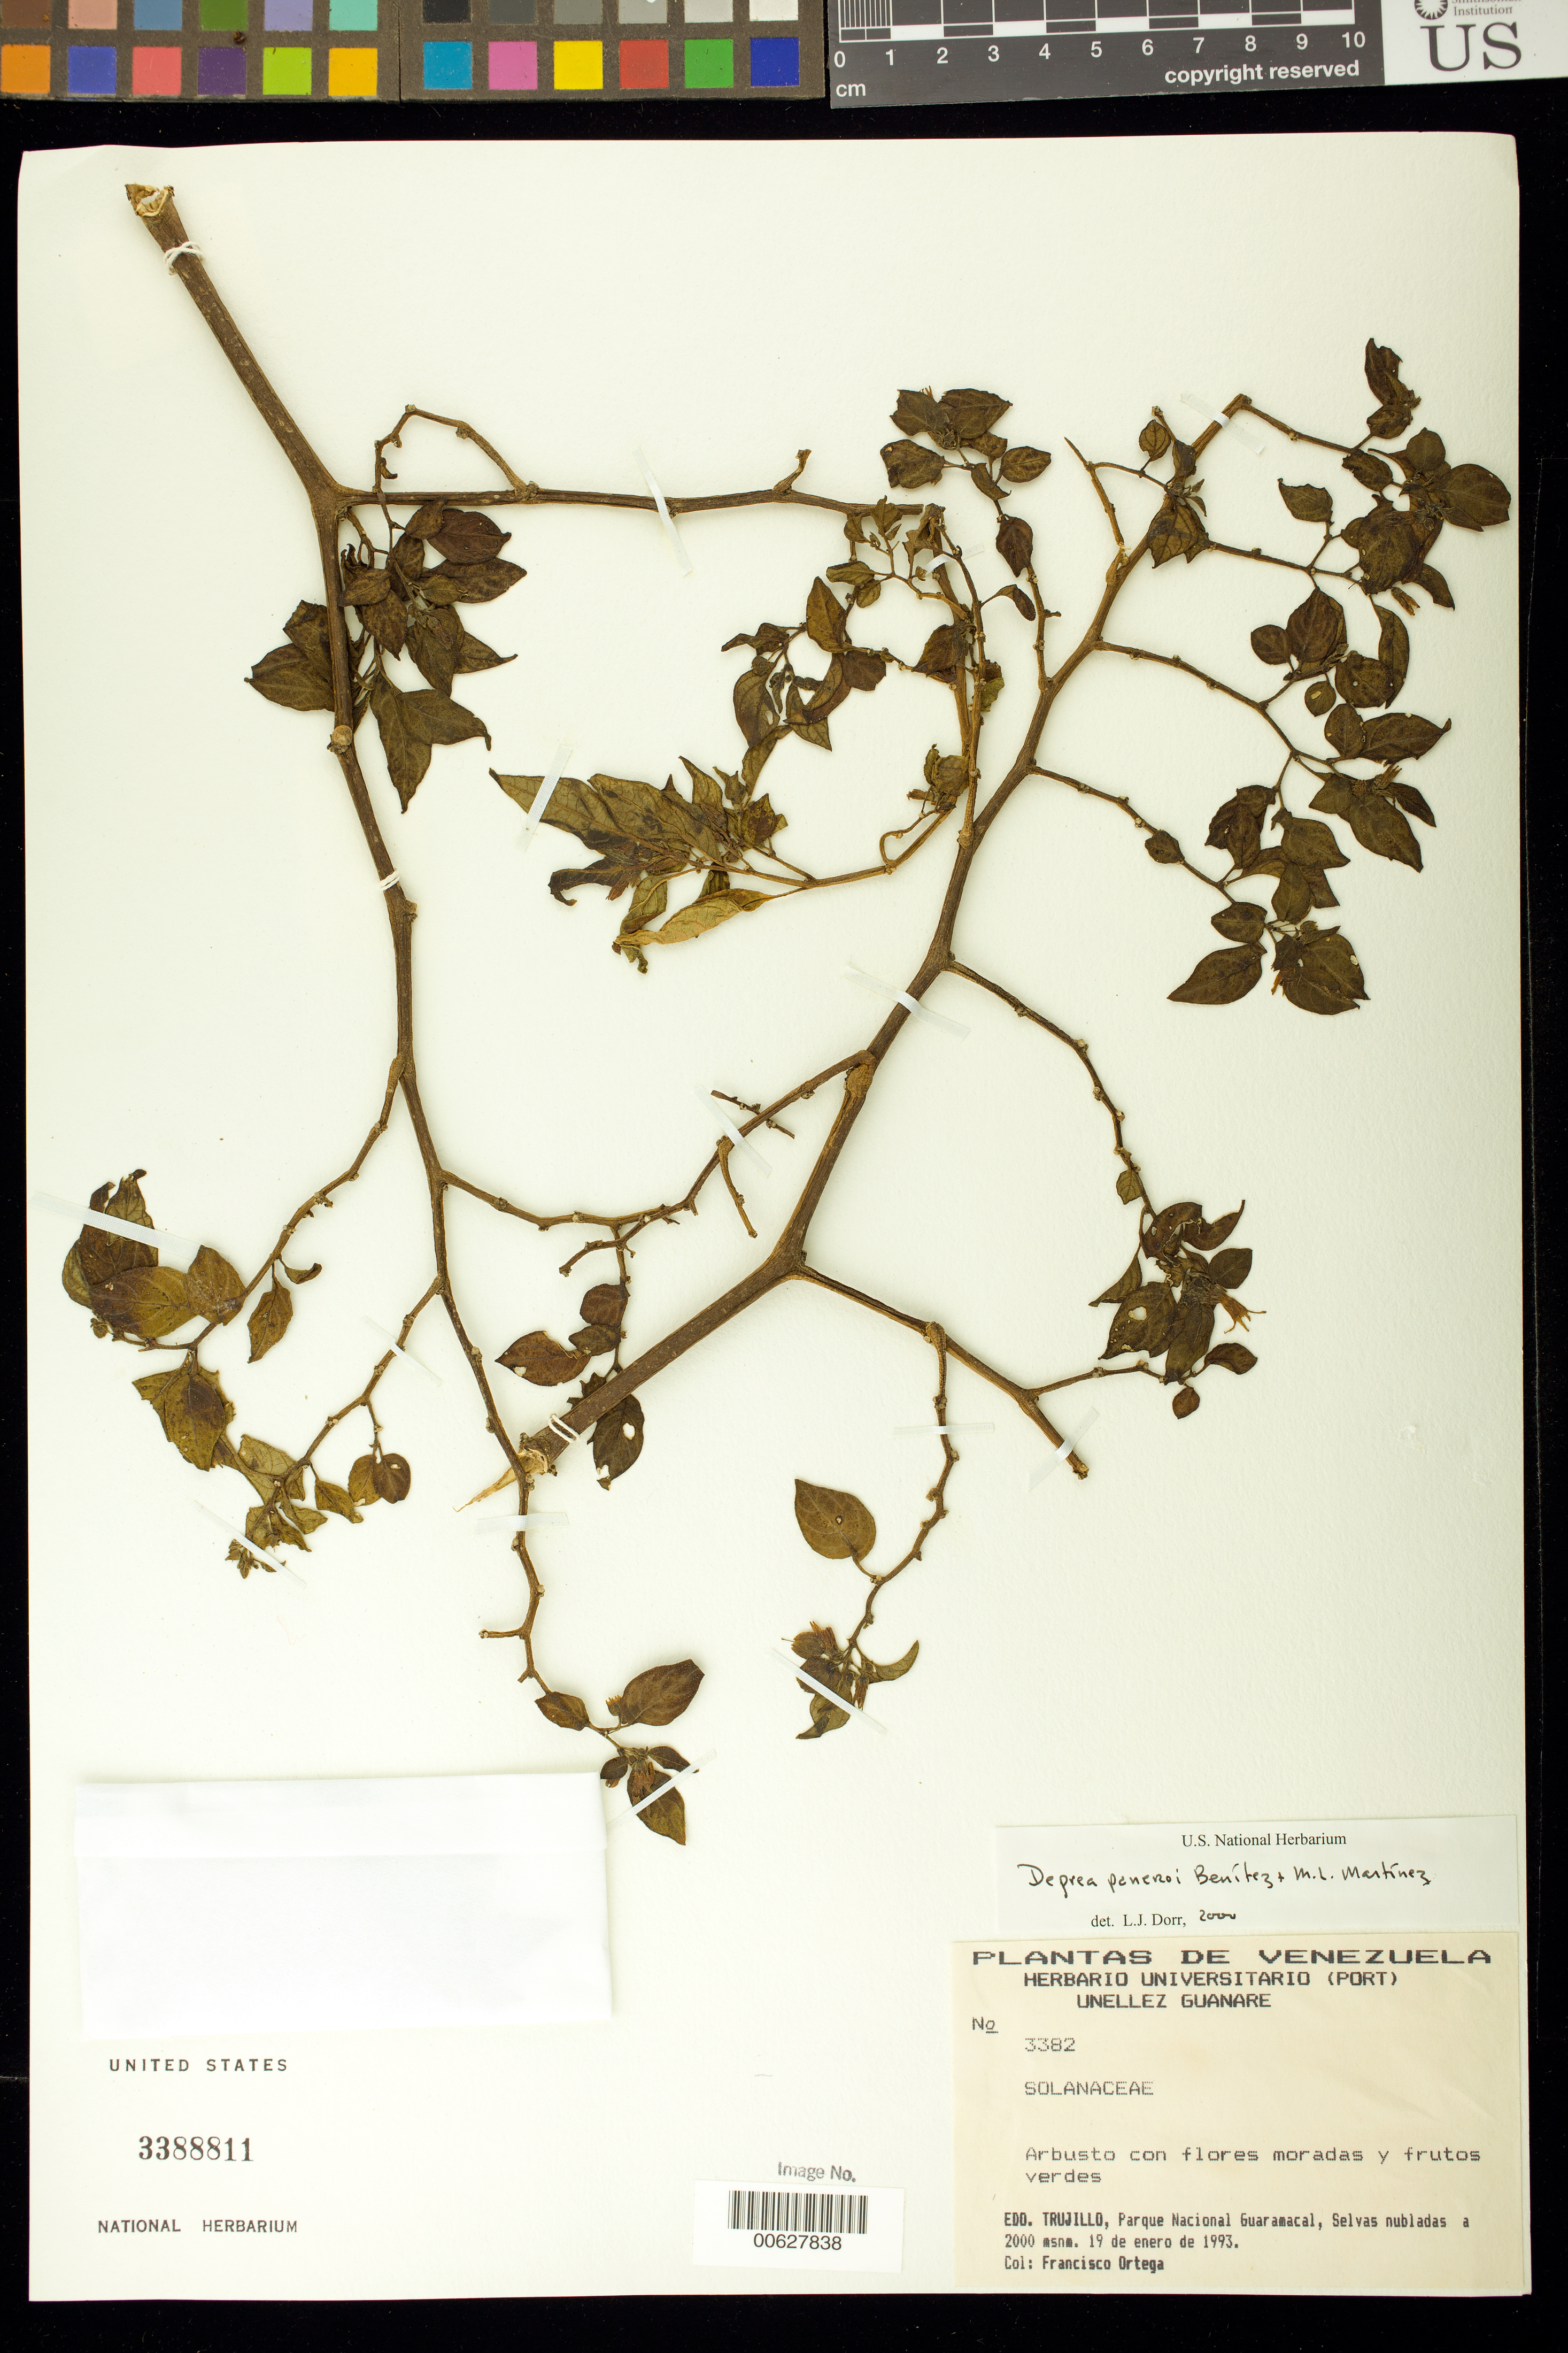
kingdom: Plantae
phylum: Tracheophyta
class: Magnoliopsida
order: Solanales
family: Solanaceae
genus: Deprea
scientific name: Deprea paneroi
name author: Benítez & M. Martinez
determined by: Dorr, L. J., (BOT), Smithsonian Institution - National Museum of Natural History (UNITED STATES)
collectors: F. J. Ortega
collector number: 3382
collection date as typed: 19 Jan 1993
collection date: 1993-01-19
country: Venezuela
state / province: Trujillo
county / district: Boconó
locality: Parque Nacional Guaramacal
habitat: Selvas nubladas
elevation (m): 2000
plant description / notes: PORT, US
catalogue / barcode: US 3388811